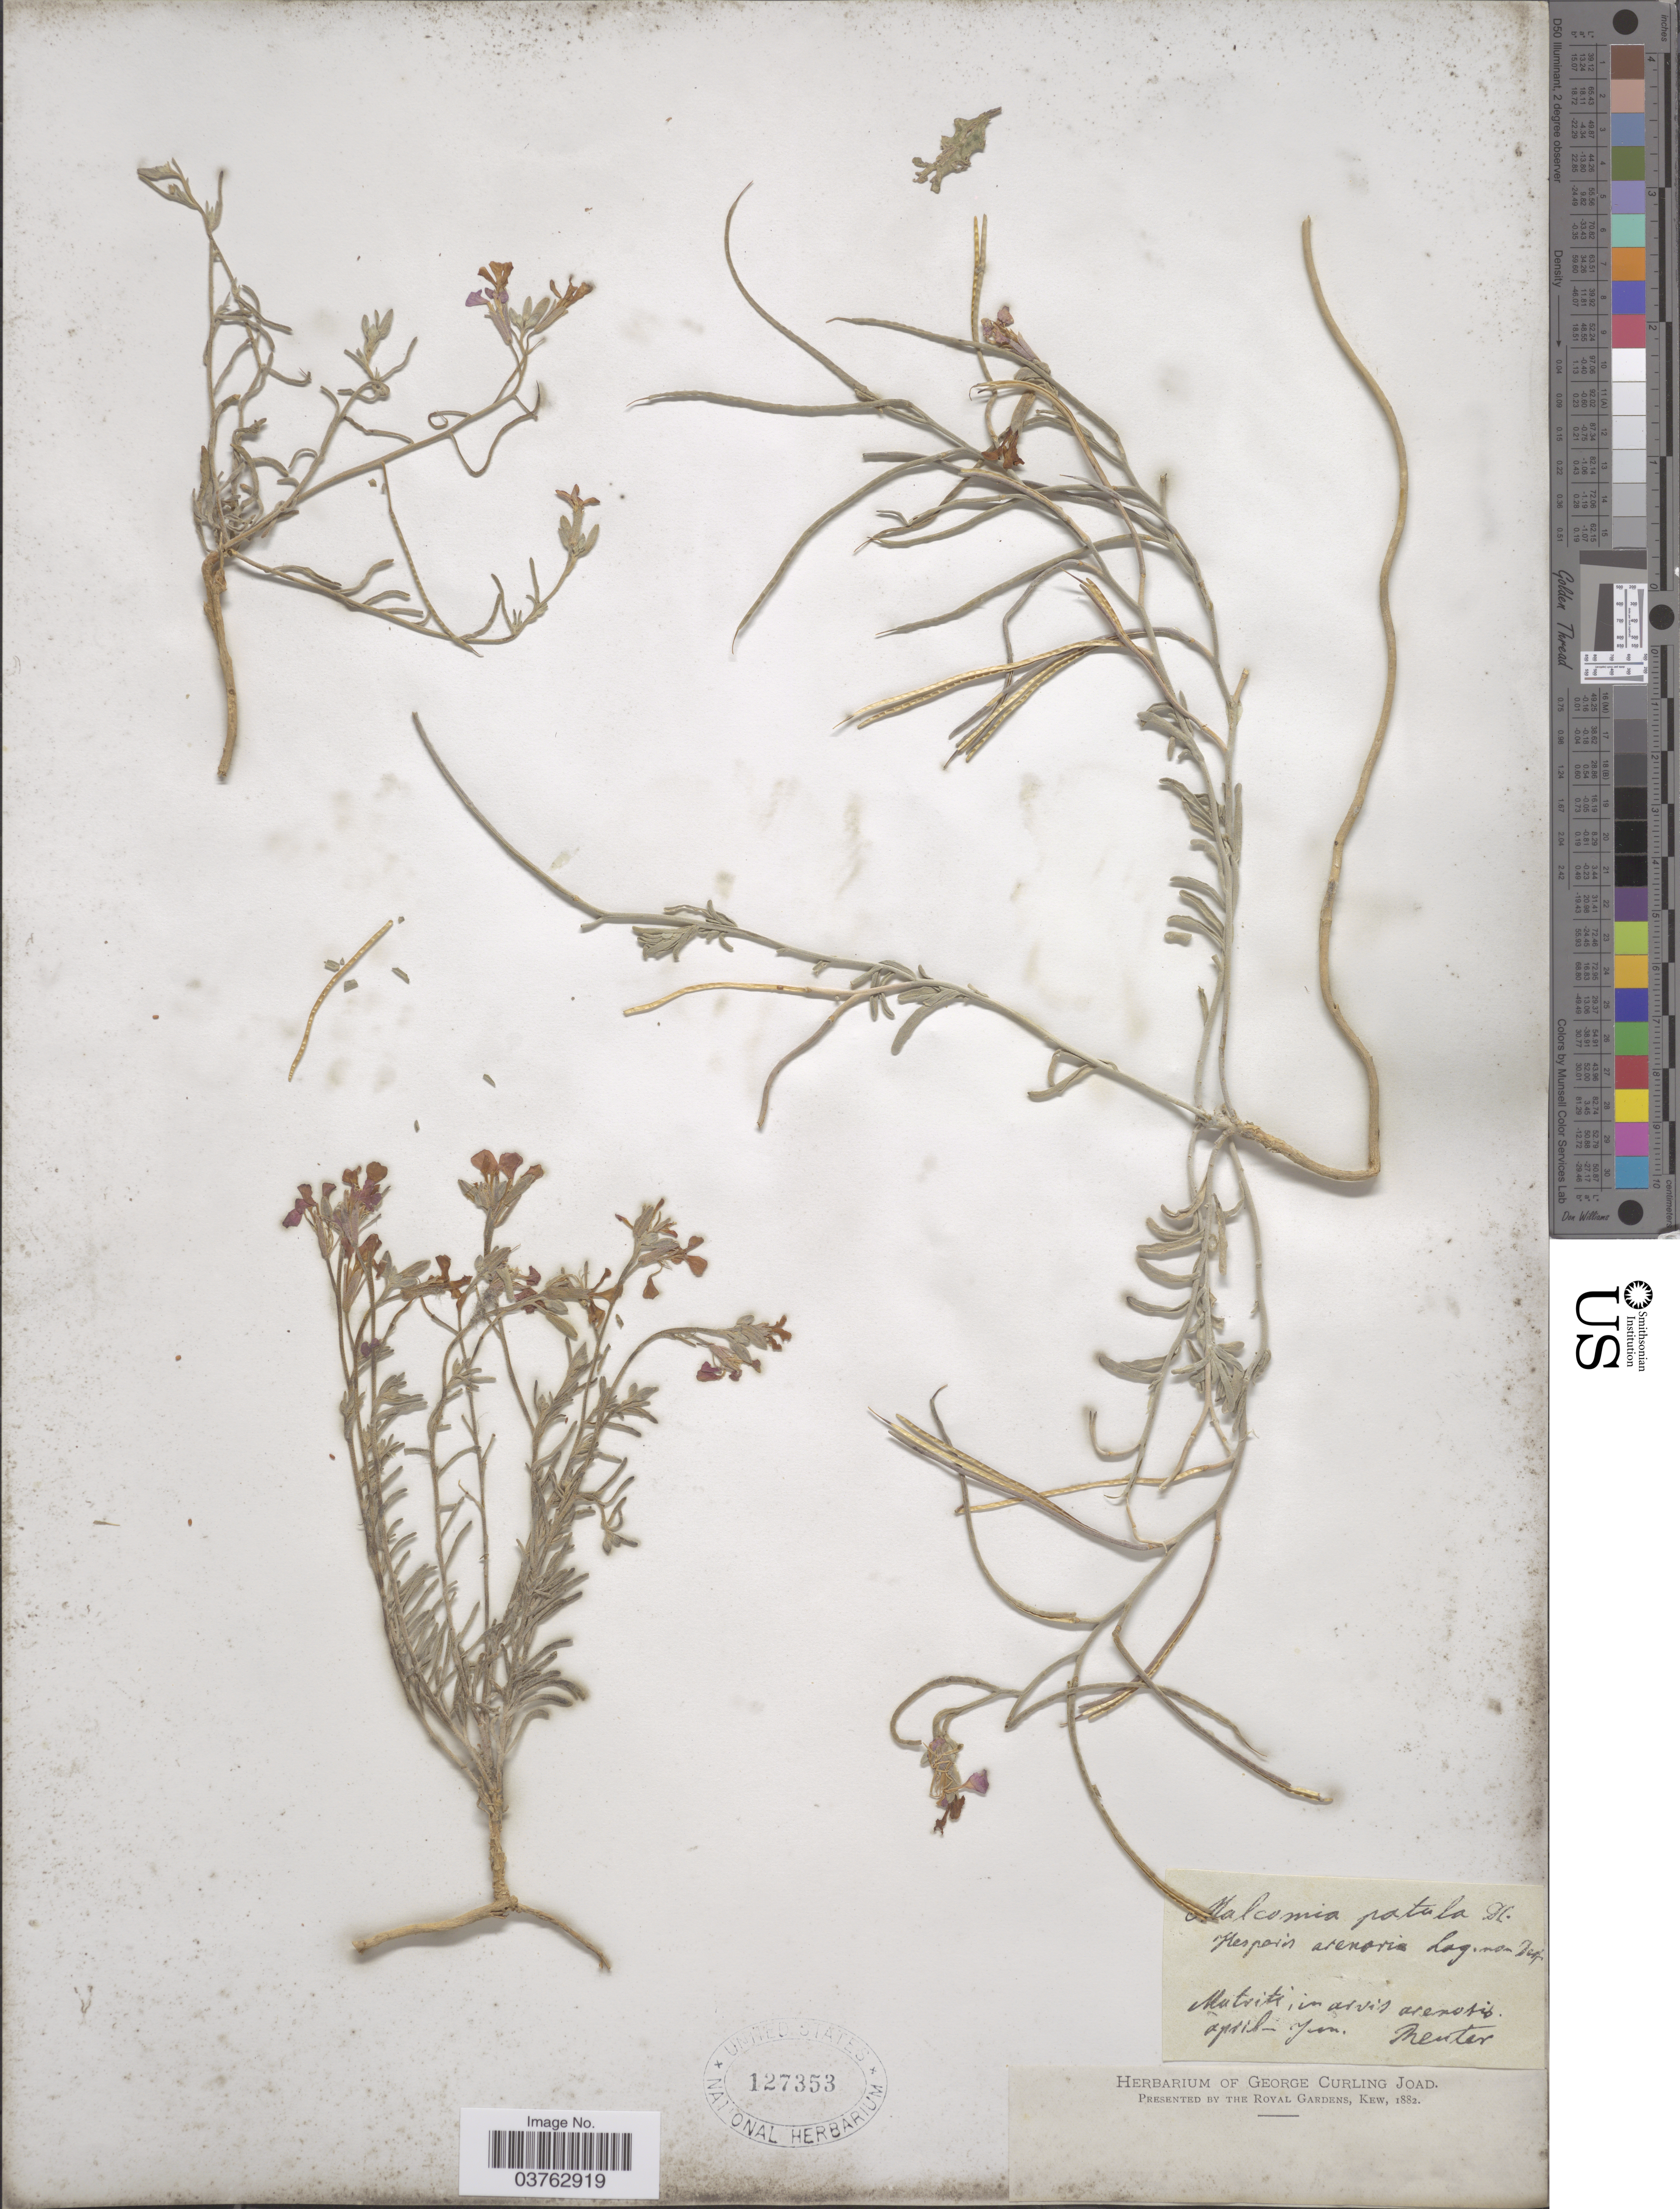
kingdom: Plantae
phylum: Tracheophyta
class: Magnoliopsida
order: Brassicales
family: Brassicaceae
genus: Malcolmia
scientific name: Malcolmia patula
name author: DC.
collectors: -. Reuter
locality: Mutviti [interpreted].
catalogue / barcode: US 127353